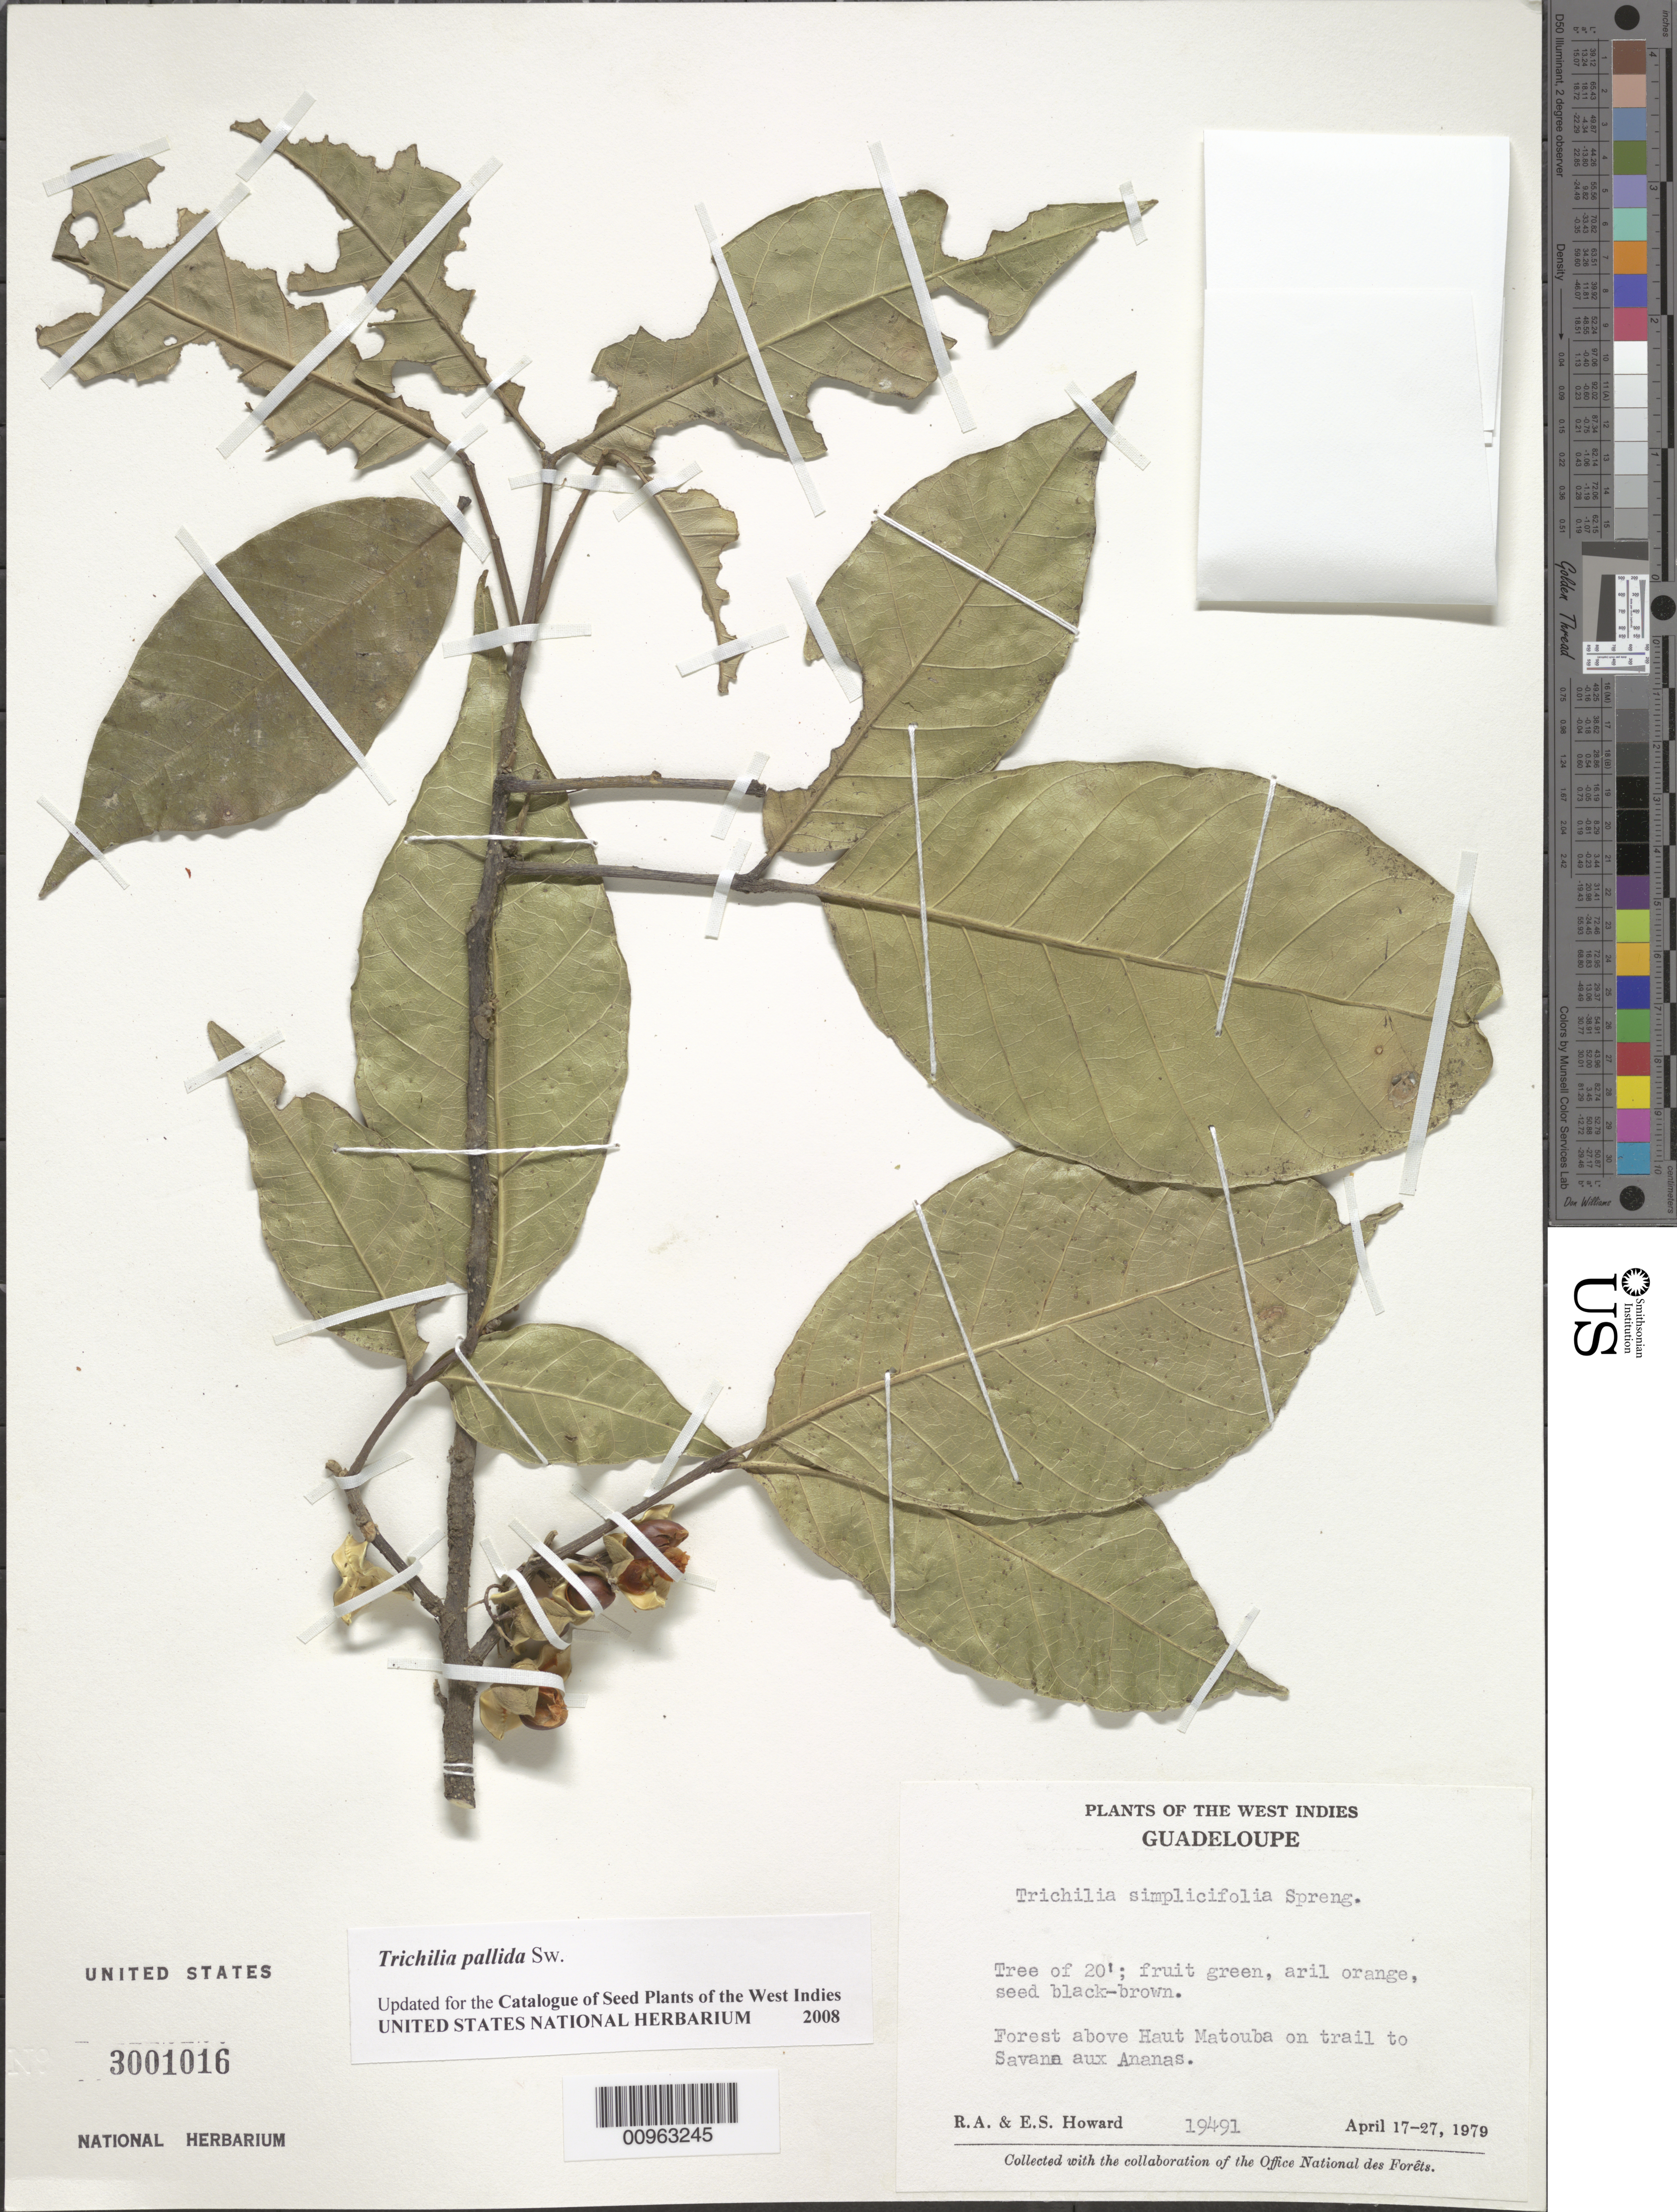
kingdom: Plantae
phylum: Tracheophyta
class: Magnoliopsida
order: Sapindales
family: Meliaceae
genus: Trichilia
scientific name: Trichilia pallida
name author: Sw.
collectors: R. A. Howard & E. S. Howard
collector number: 19491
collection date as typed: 17 Apr 1979 to 27 Apr 1979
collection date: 1979-04-17/1979-04-27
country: Guadeloupe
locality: Above Haut Matouba, on trail to Savana aux Ananas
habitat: Forest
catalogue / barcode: US 3001016